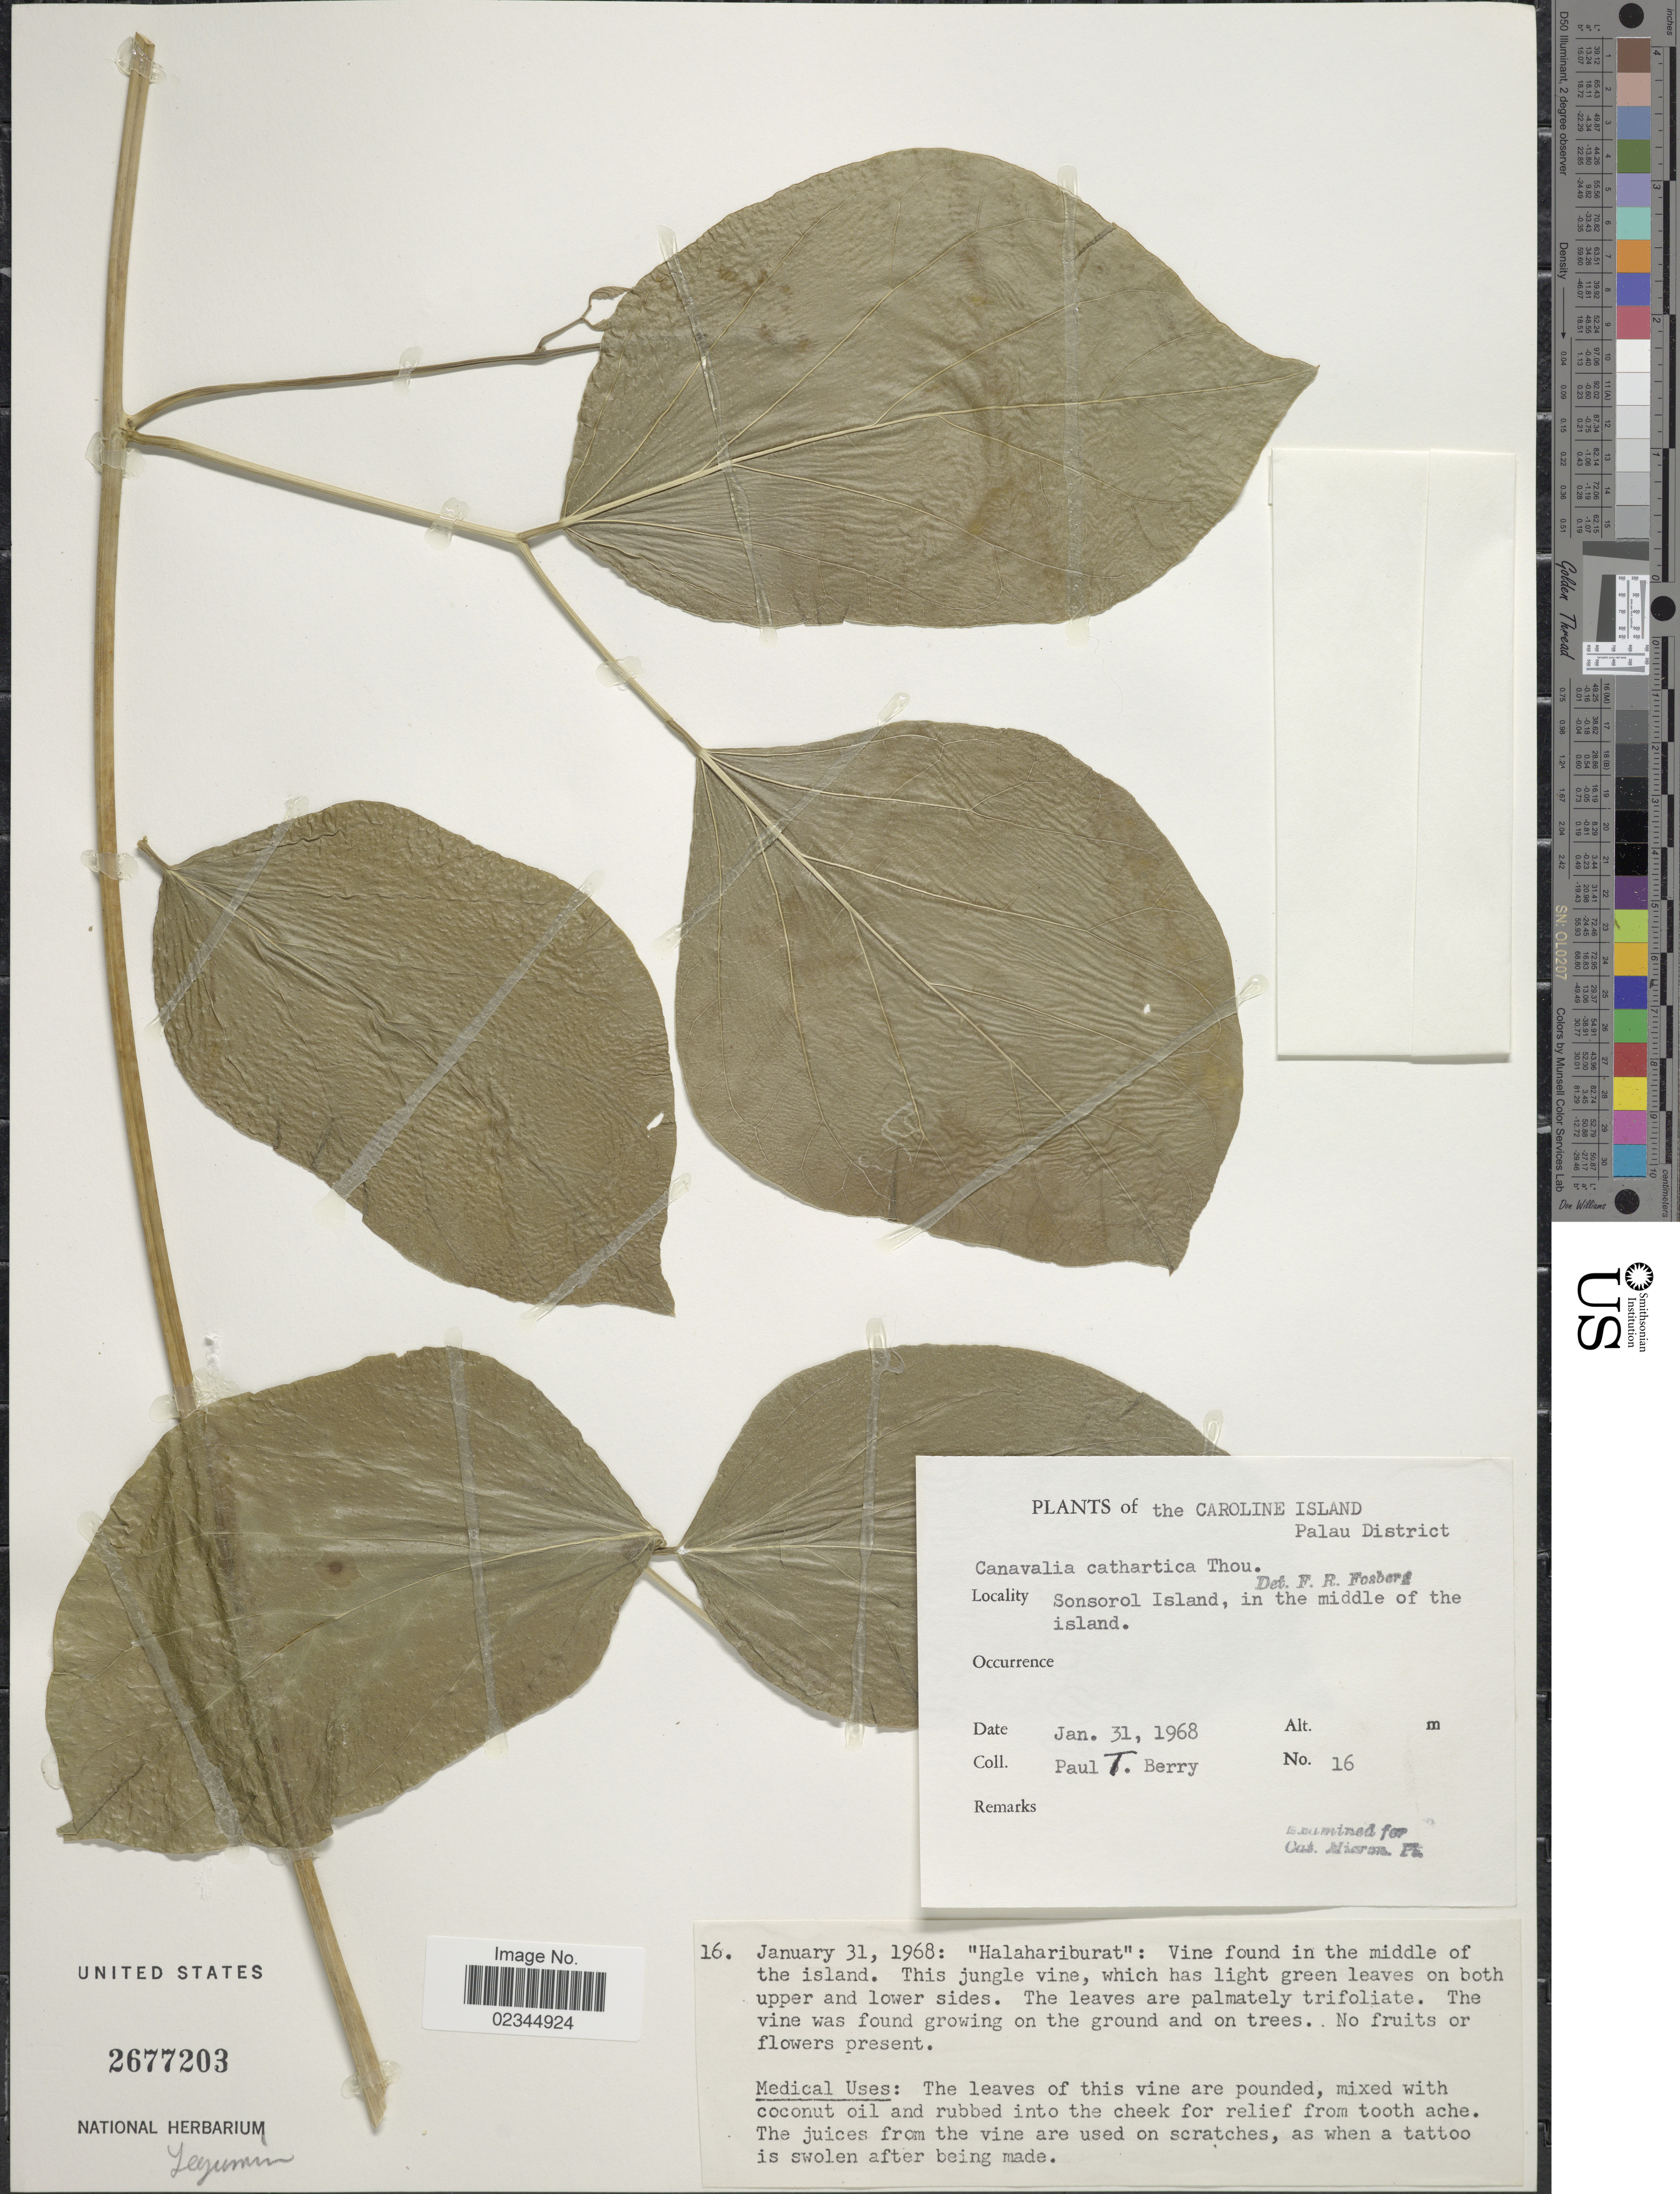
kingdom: Plantae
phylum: Tracheophyta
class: Magnoliopsida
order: Fabales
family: Fabaceae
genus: Canavalia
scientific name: Canavalia cathartica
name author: Thouars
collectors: P. T. Berry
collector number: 16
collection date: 1968-01-31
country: Palau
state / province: Belau Outliers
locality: Caroline Island, Palau District, Sonsorol Island, in the middle of the island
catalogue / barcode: US 2677203